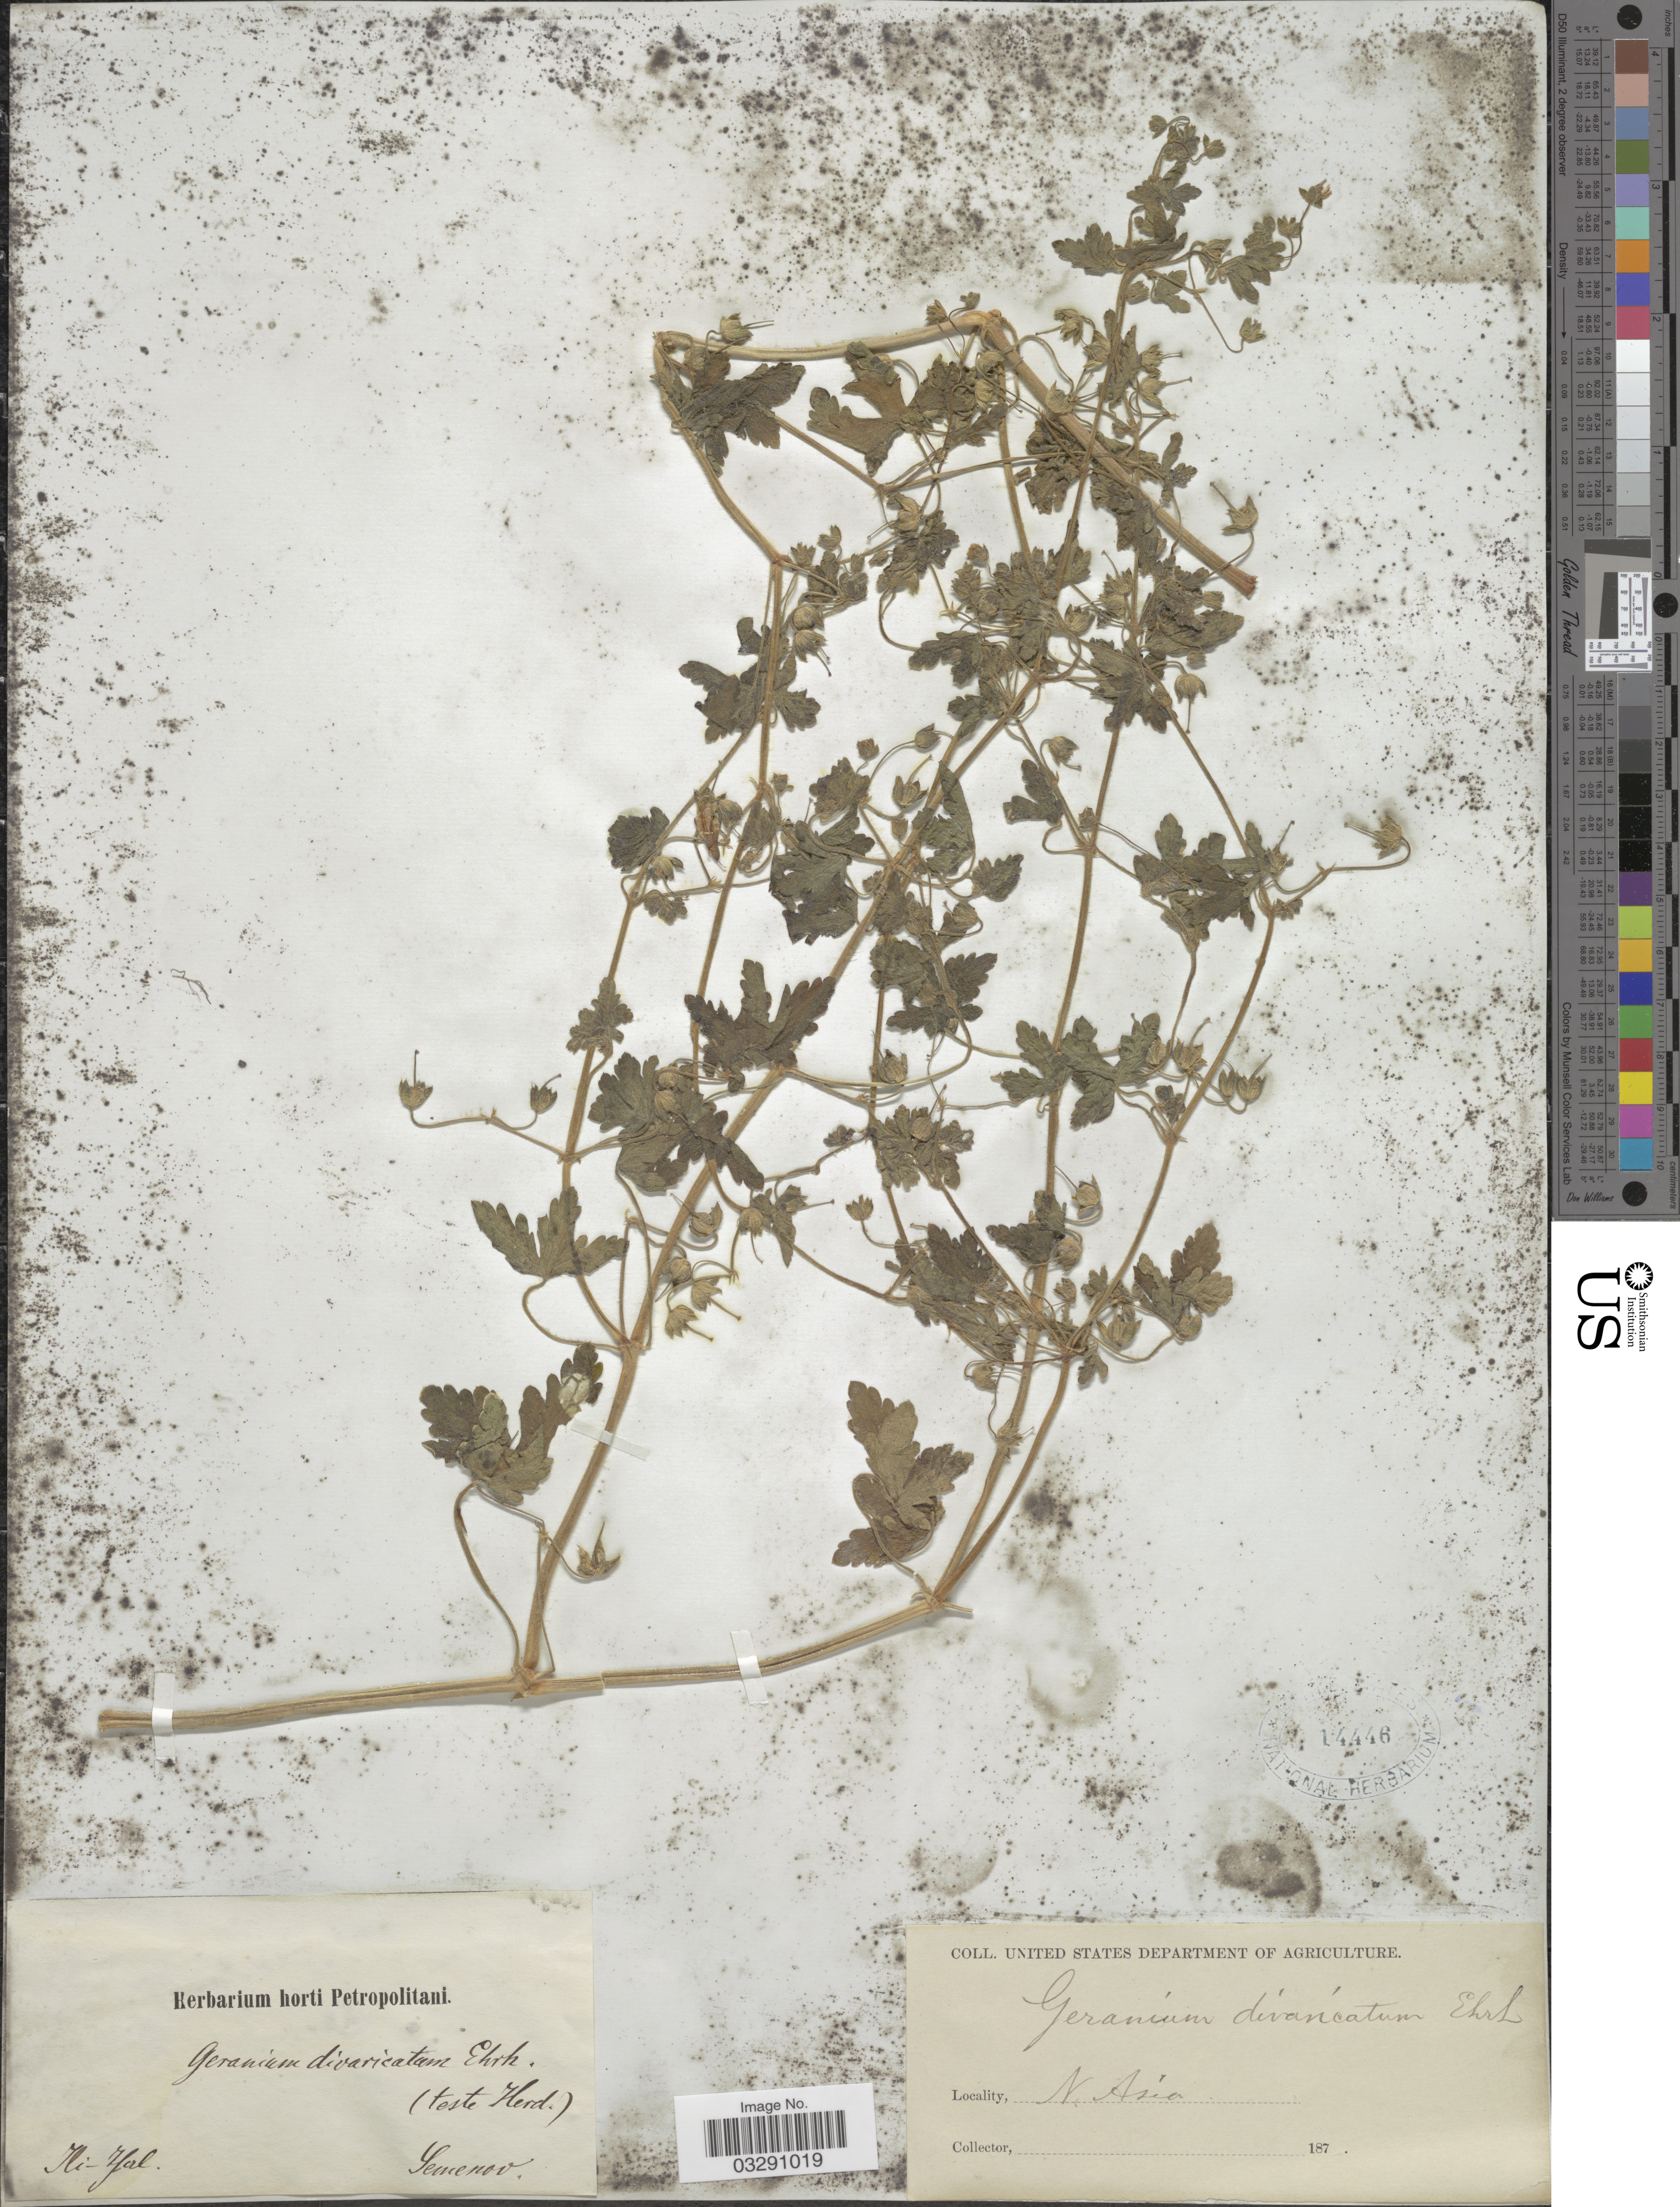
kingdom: Plantae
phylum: Tracheophyta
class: Magnoliopsida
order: Geraniales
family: Geraniaceae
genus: Geranium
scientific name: Geranium divaricatum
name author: Ehrh.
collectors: -- Semenov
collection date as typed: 187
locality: N. Asia. Ili-Ifal. [interpreted]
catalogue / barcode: US 14446